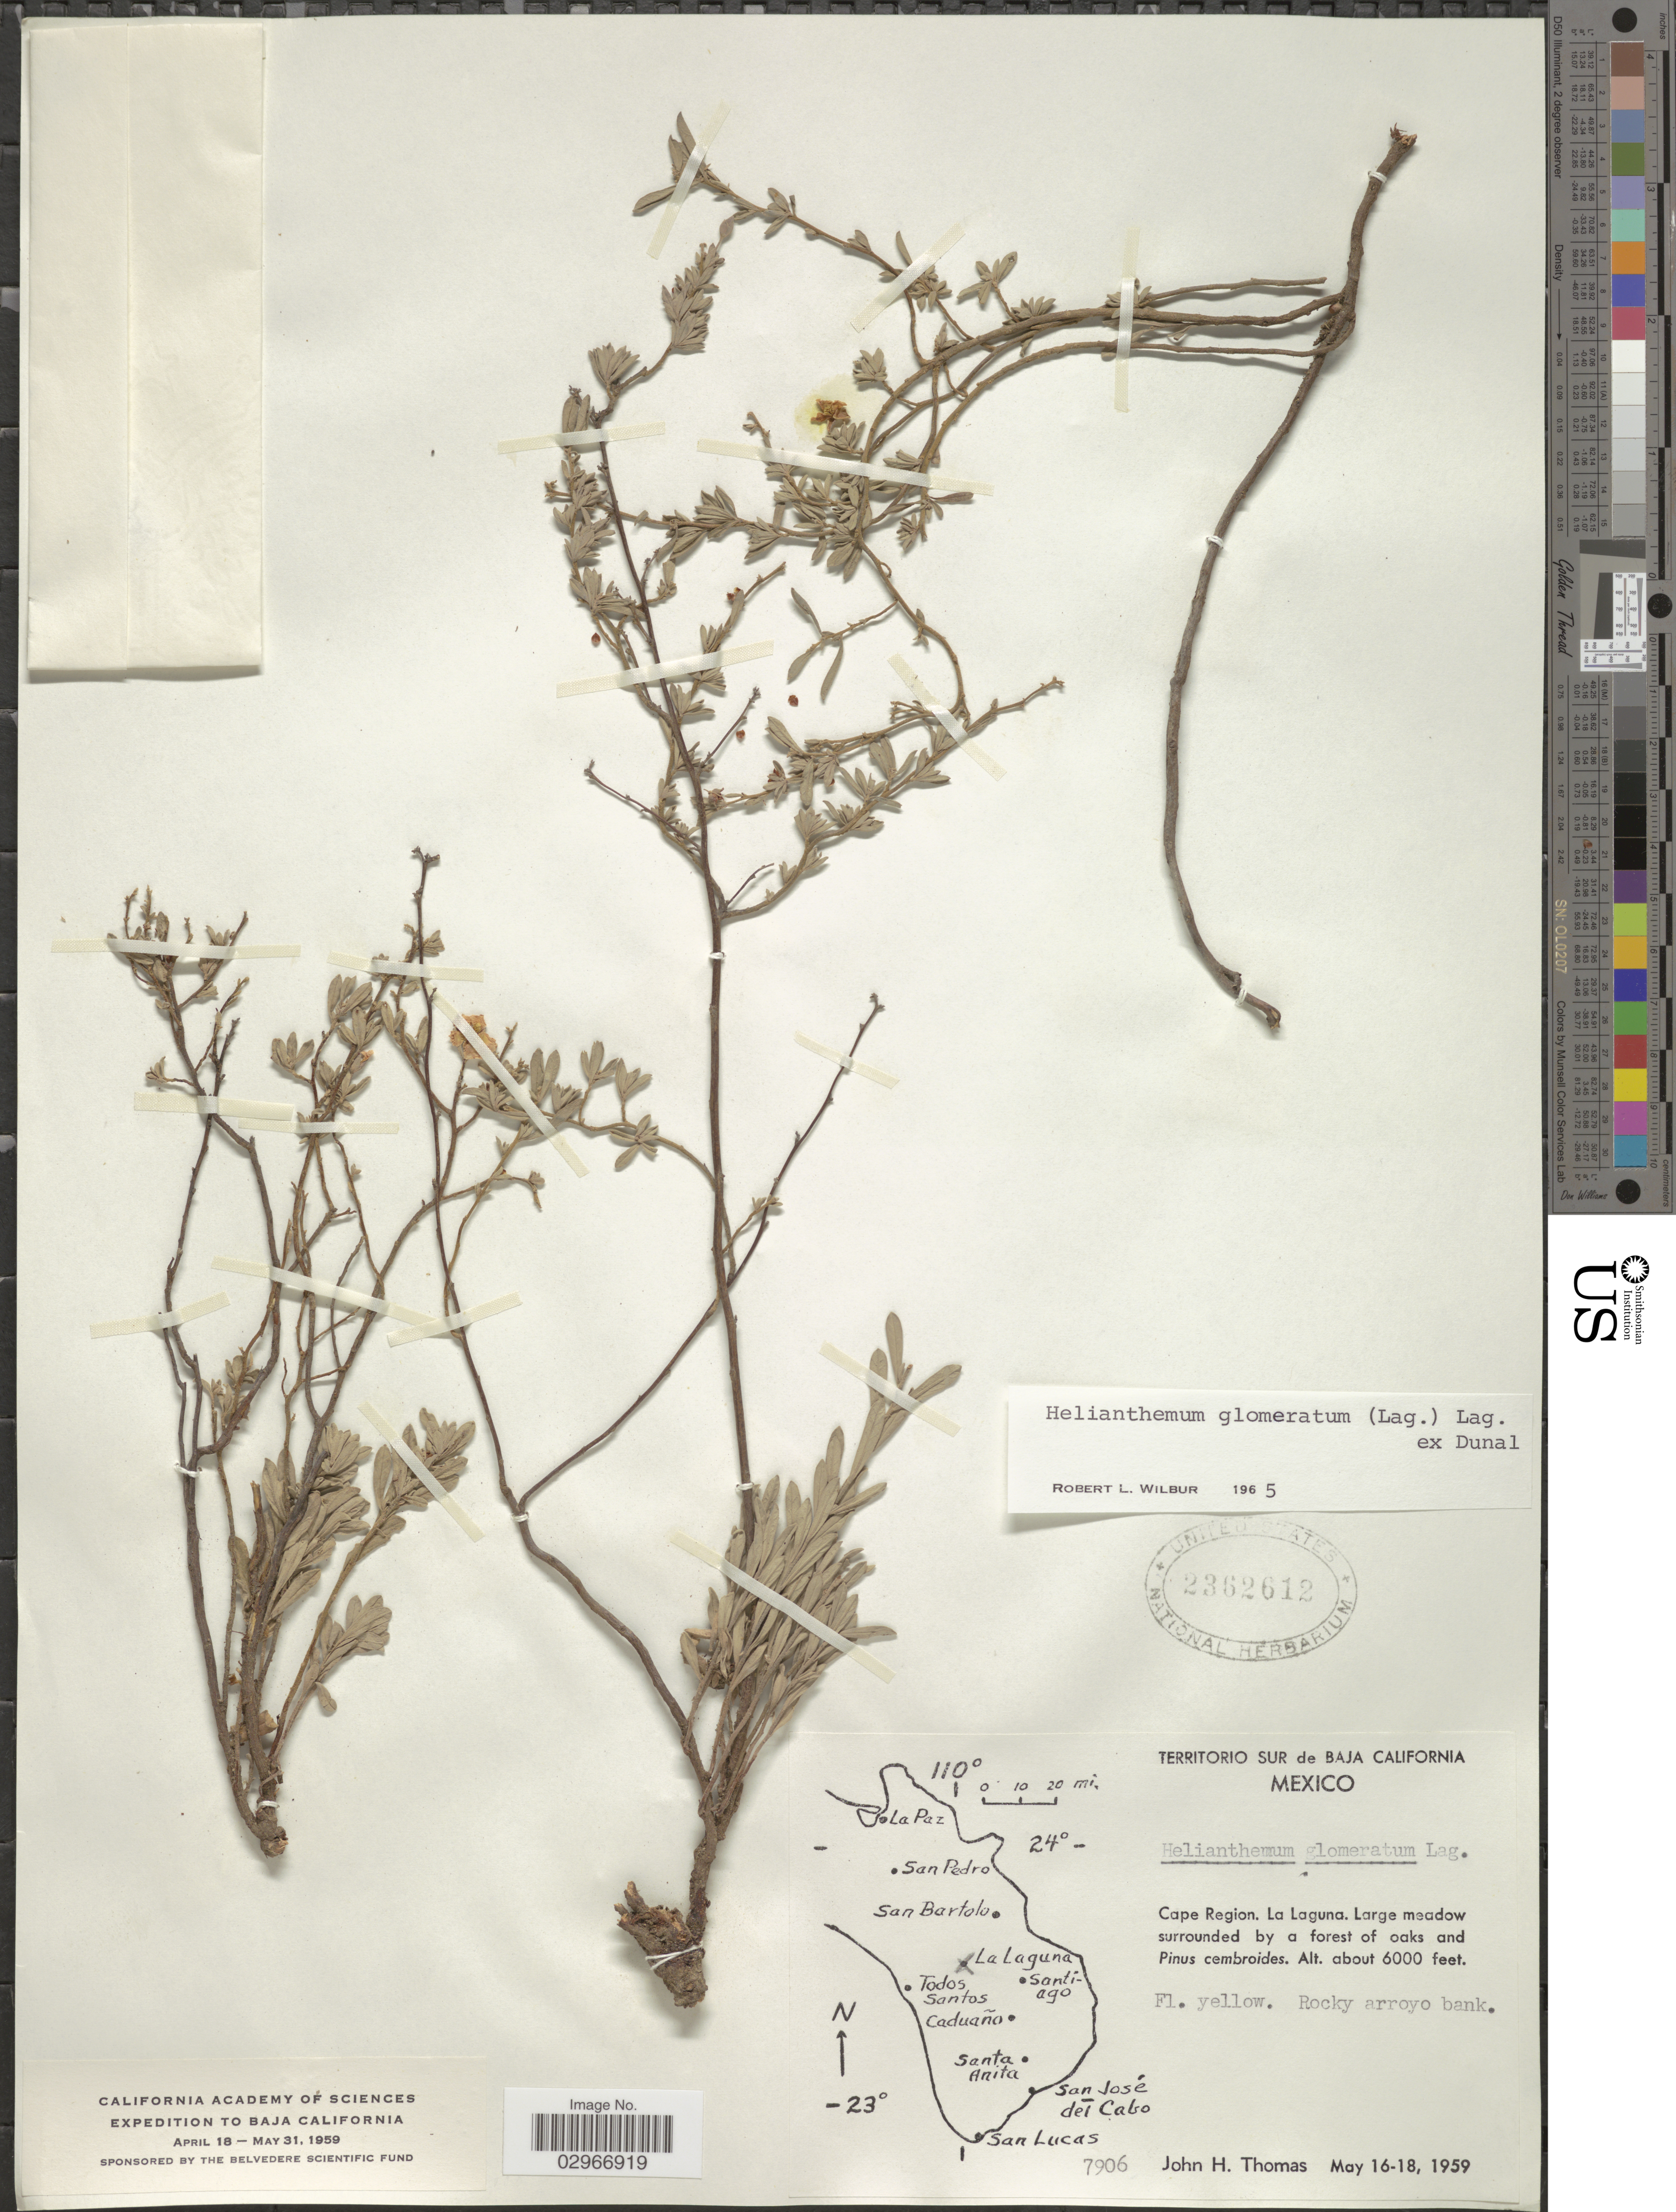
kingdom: Plantae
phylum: Tracheophyta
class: Magnoliopsida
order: Malvales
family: Cistaceae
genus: Helianthemum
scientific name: Helianthemum glomeratum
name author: (Lag.) Lag. ex Dunal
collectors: J. H. Thomas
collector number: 7906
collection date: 1959-05-16/1959-05-18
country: Mexico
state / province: Baja California Sur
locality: Territorio Sur de Baja California. Cape Region. La Laguna.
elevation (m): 1829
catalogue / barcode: US 2362612